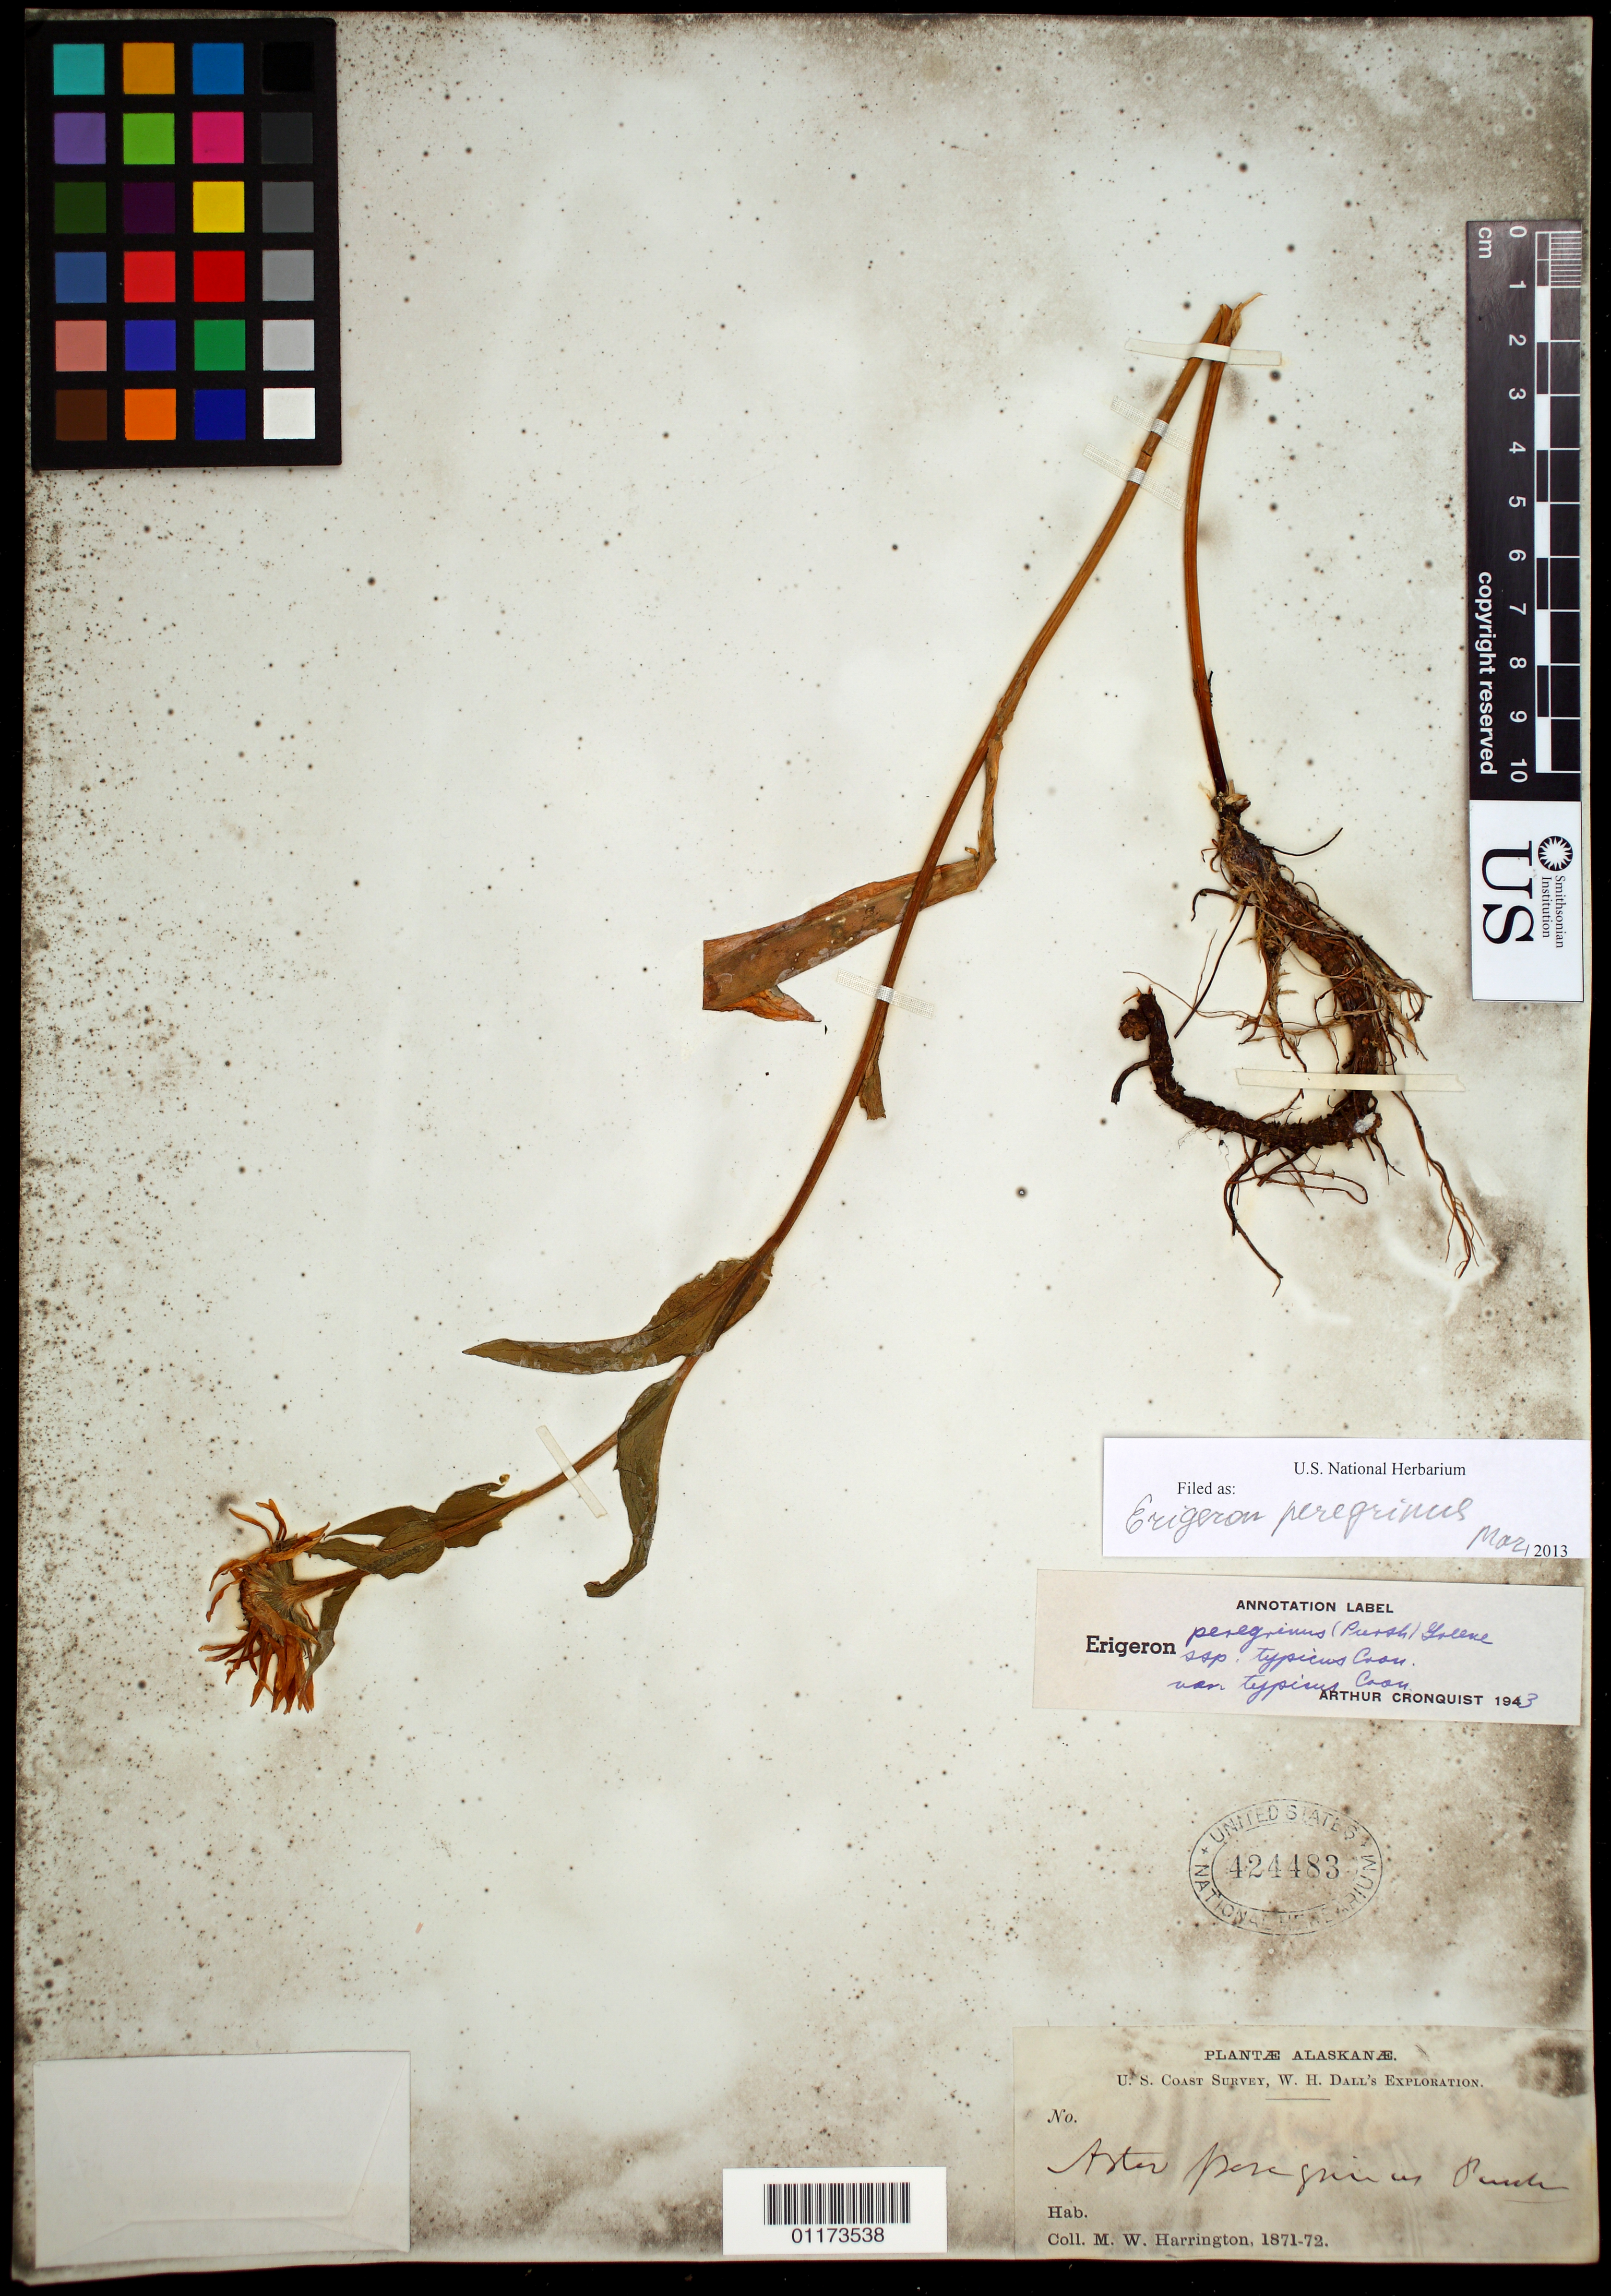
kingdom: Plantae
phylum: Tracheophyta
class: Magnoliopsida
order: Asterales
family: Asteraceae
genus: Erigeron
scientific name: Erigeron peregrinus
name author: (Banks ex Pursh) Greene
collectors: M. W. Harrington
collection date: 1871/1872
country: United States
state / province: Alaska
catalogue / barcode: US 424483